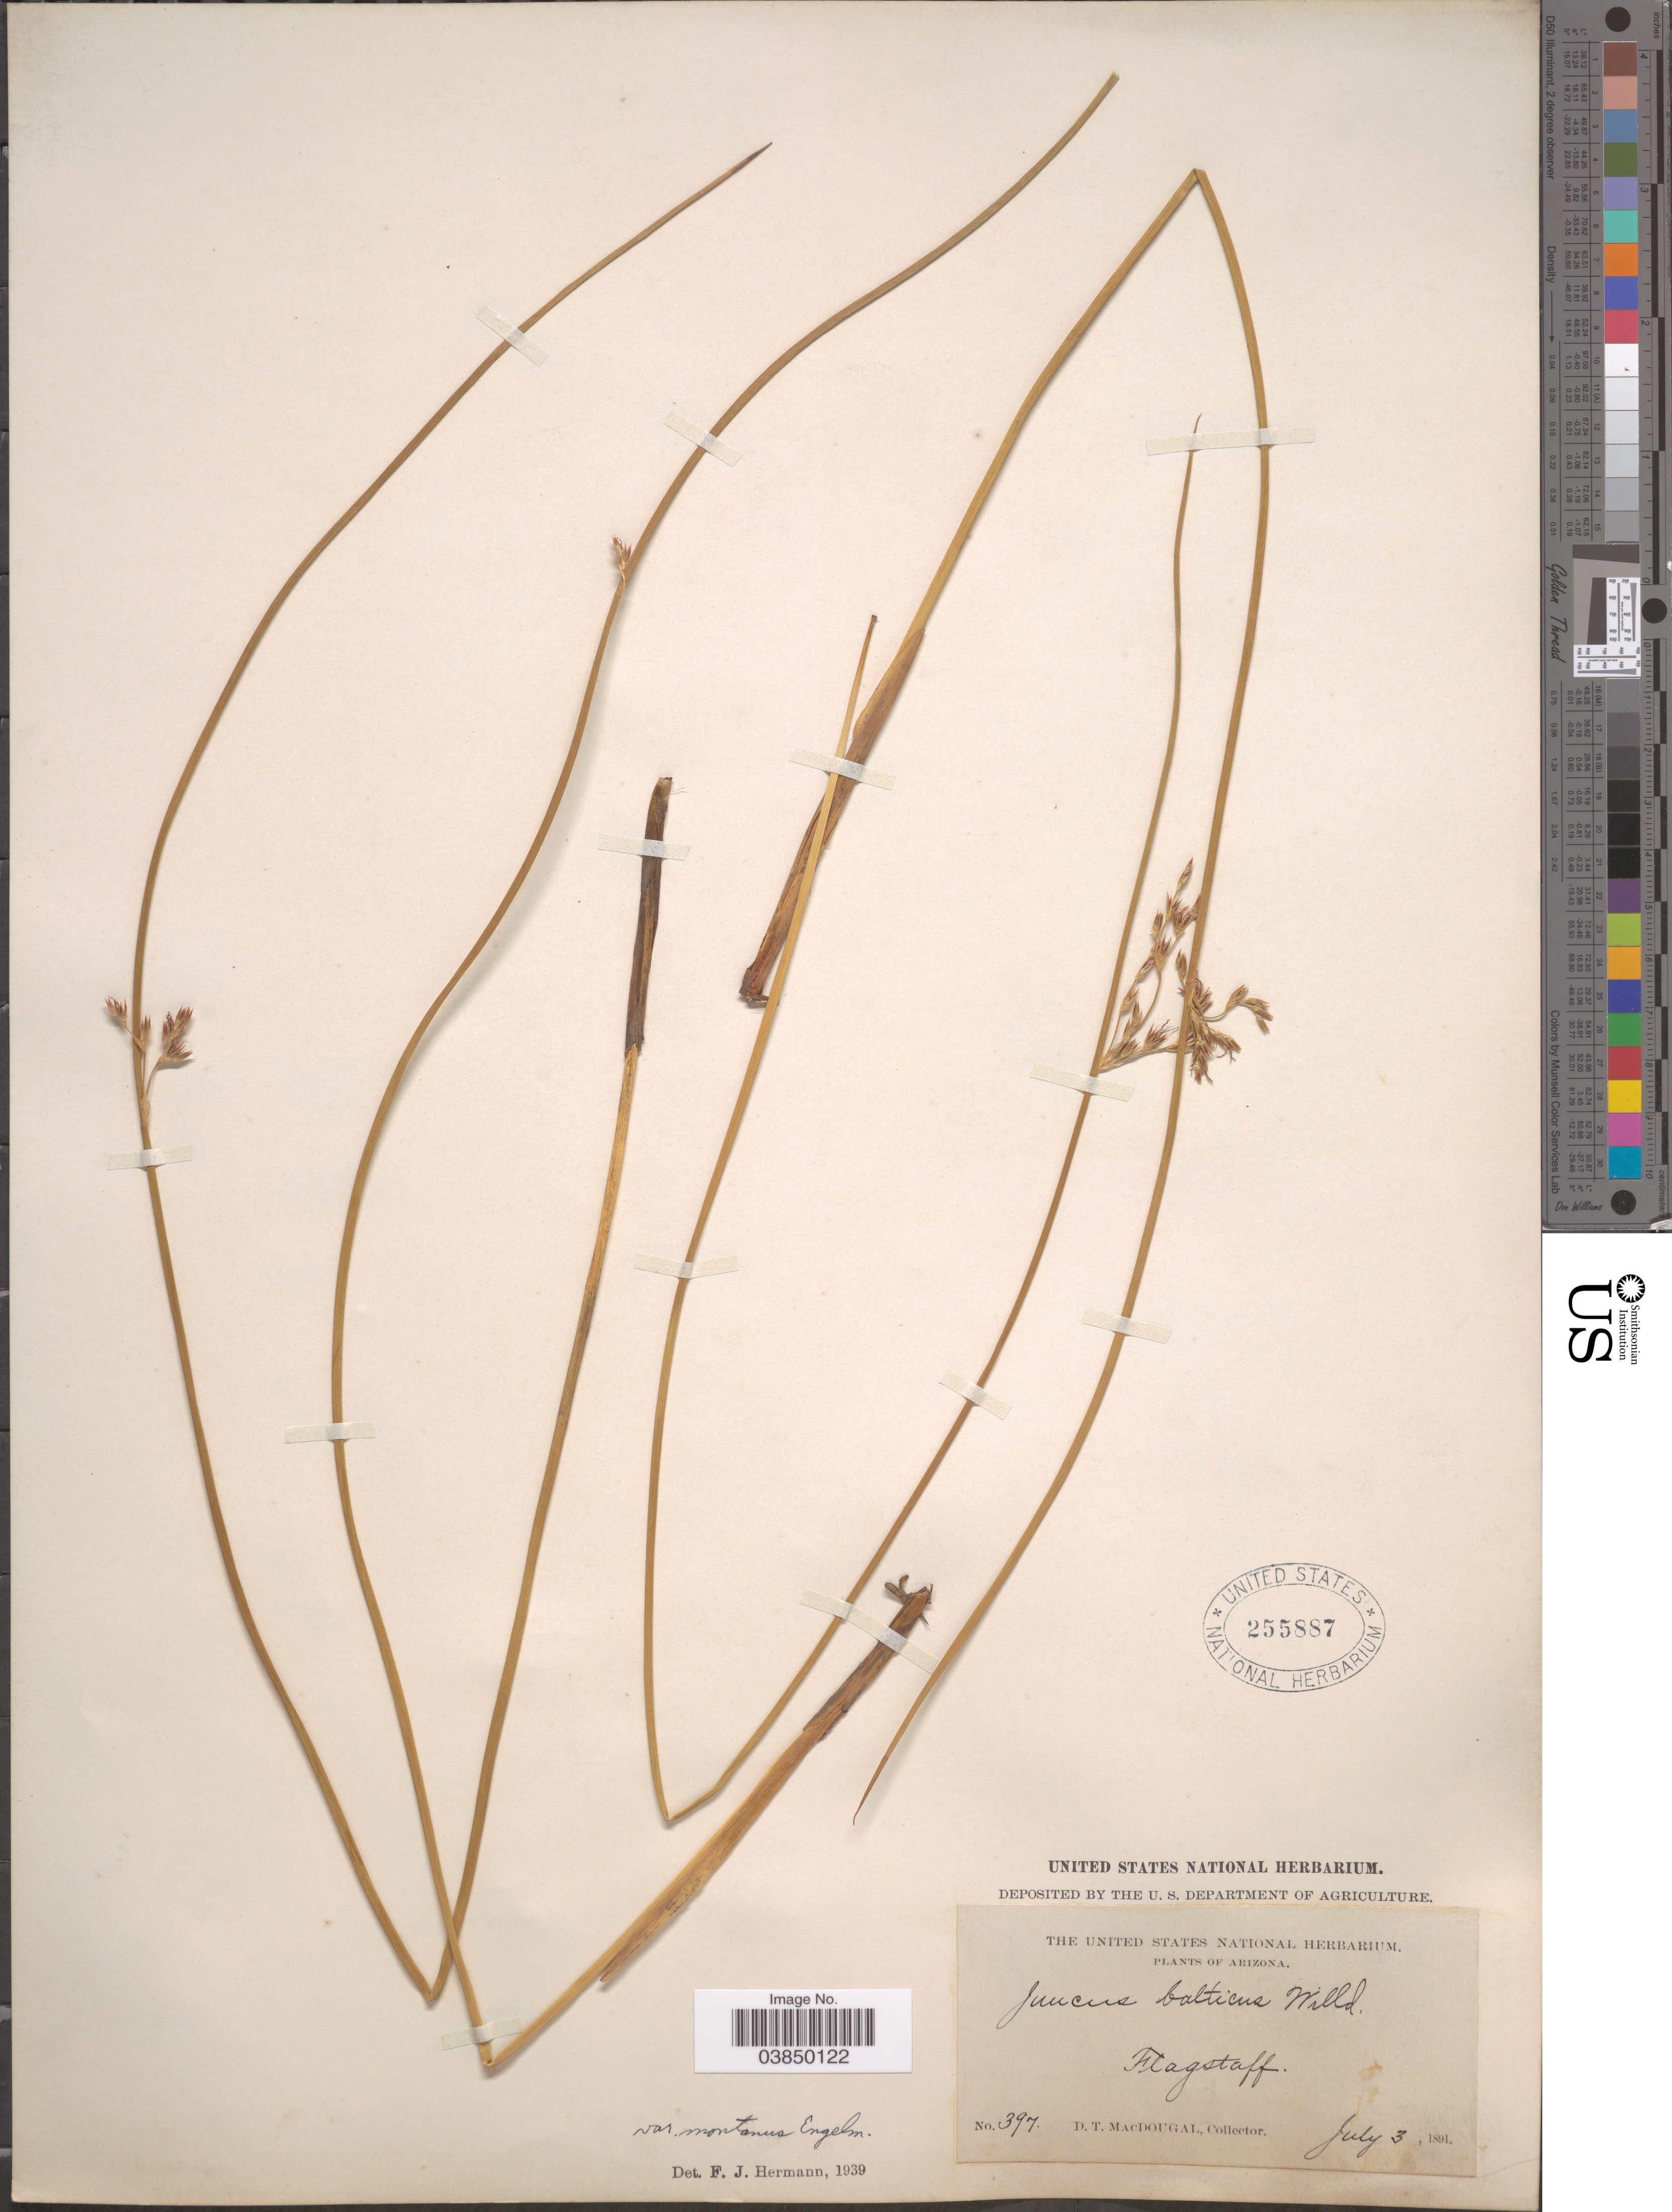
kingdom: Plantae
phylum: Tracheophyta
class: Liliopsida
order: Poales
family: Juncaceae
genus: Juncus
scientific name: Juncus balticus var. montanus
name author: Engelm.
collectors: D. T. MacDougal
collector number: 397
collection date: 1891-07-03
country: United States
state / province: Arizona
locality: Flagstaff.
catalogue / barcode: US 255887